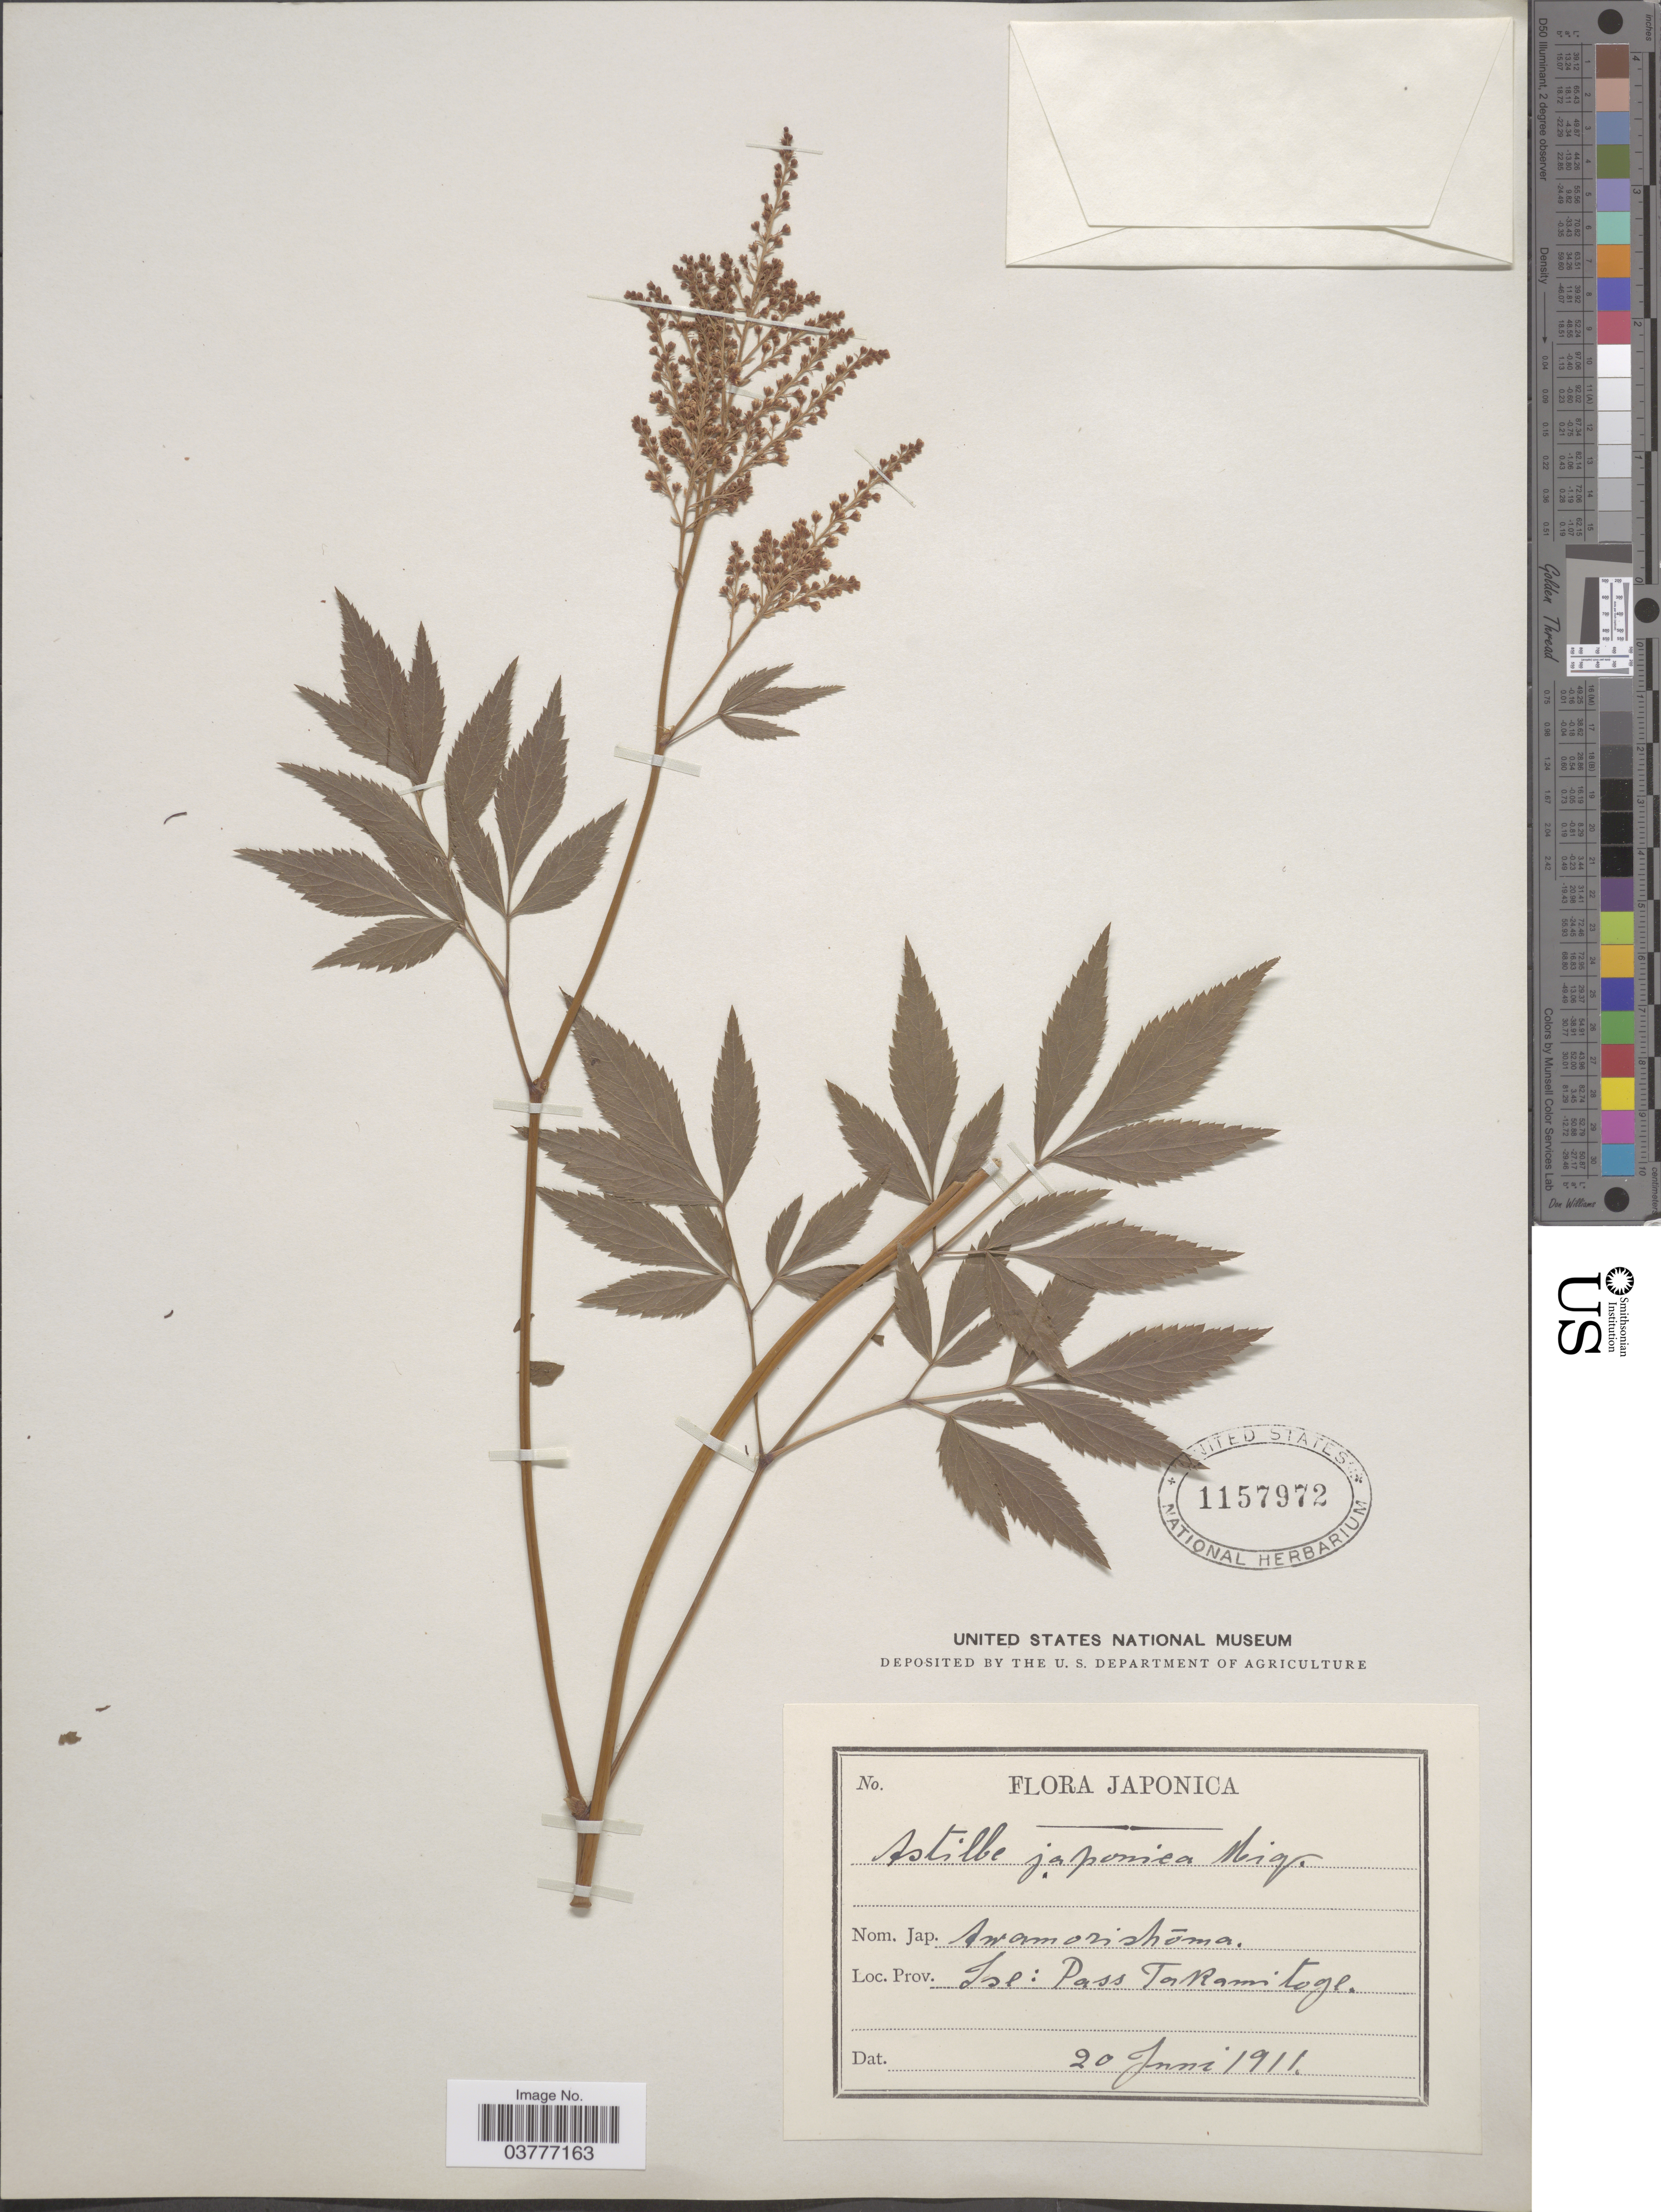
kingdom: Plantae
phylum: Tracheophyta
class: Magnoliopsida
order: Saxifragales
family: Saxifragaceae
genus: Astilbe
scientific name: Astilbe japonica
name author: (C. Morren & Decne.) A. Gray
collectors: United States National Museum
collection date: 1911-06-20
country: Japan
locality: Japonica. Isl: Pass Takamitoge.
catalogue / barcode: US 1157972